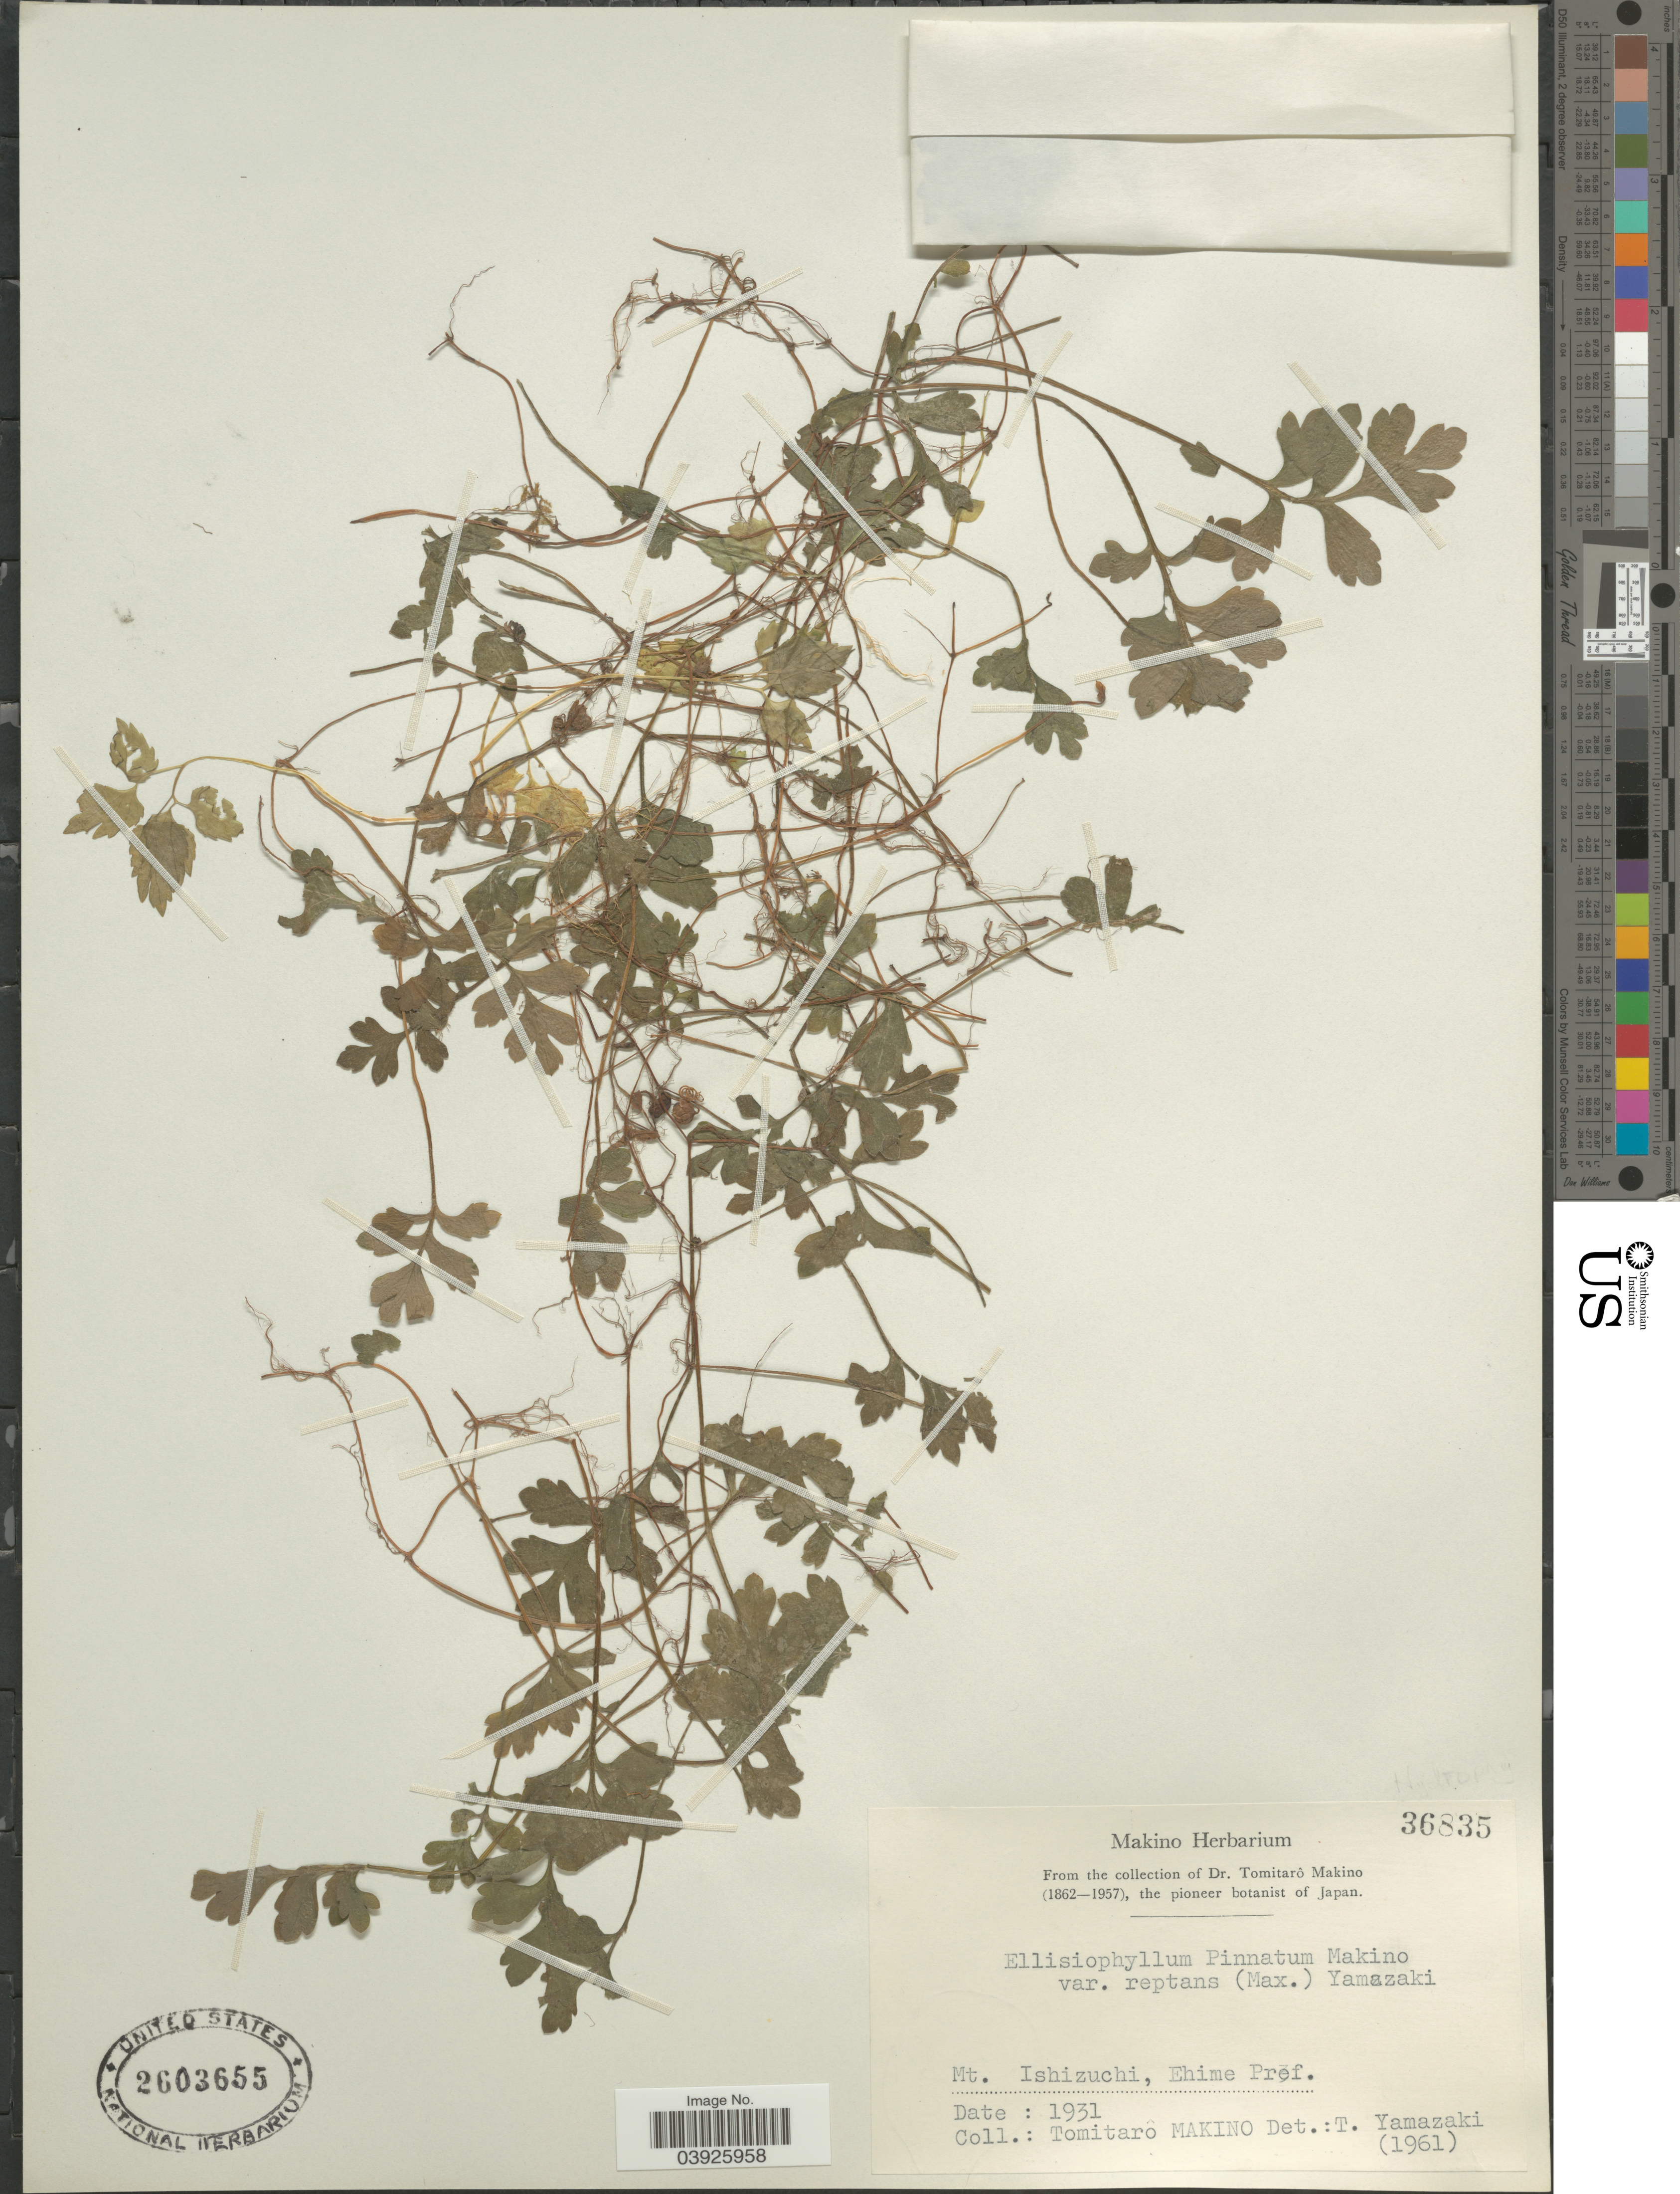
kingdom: Plantae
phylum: Tracheophyta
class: Magnoliopsida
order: Lamiales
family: Plantaginaceae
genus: Ellisiophyllum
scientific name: Ellisiophyllum pinnatum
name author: (Wall. ex Benth.) Makino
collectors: T. Makino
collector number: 36835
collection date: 1931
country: Japan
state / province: Ehime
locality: Mt. Ishizuchi, Ehime Pref.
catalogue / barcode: US 2603655